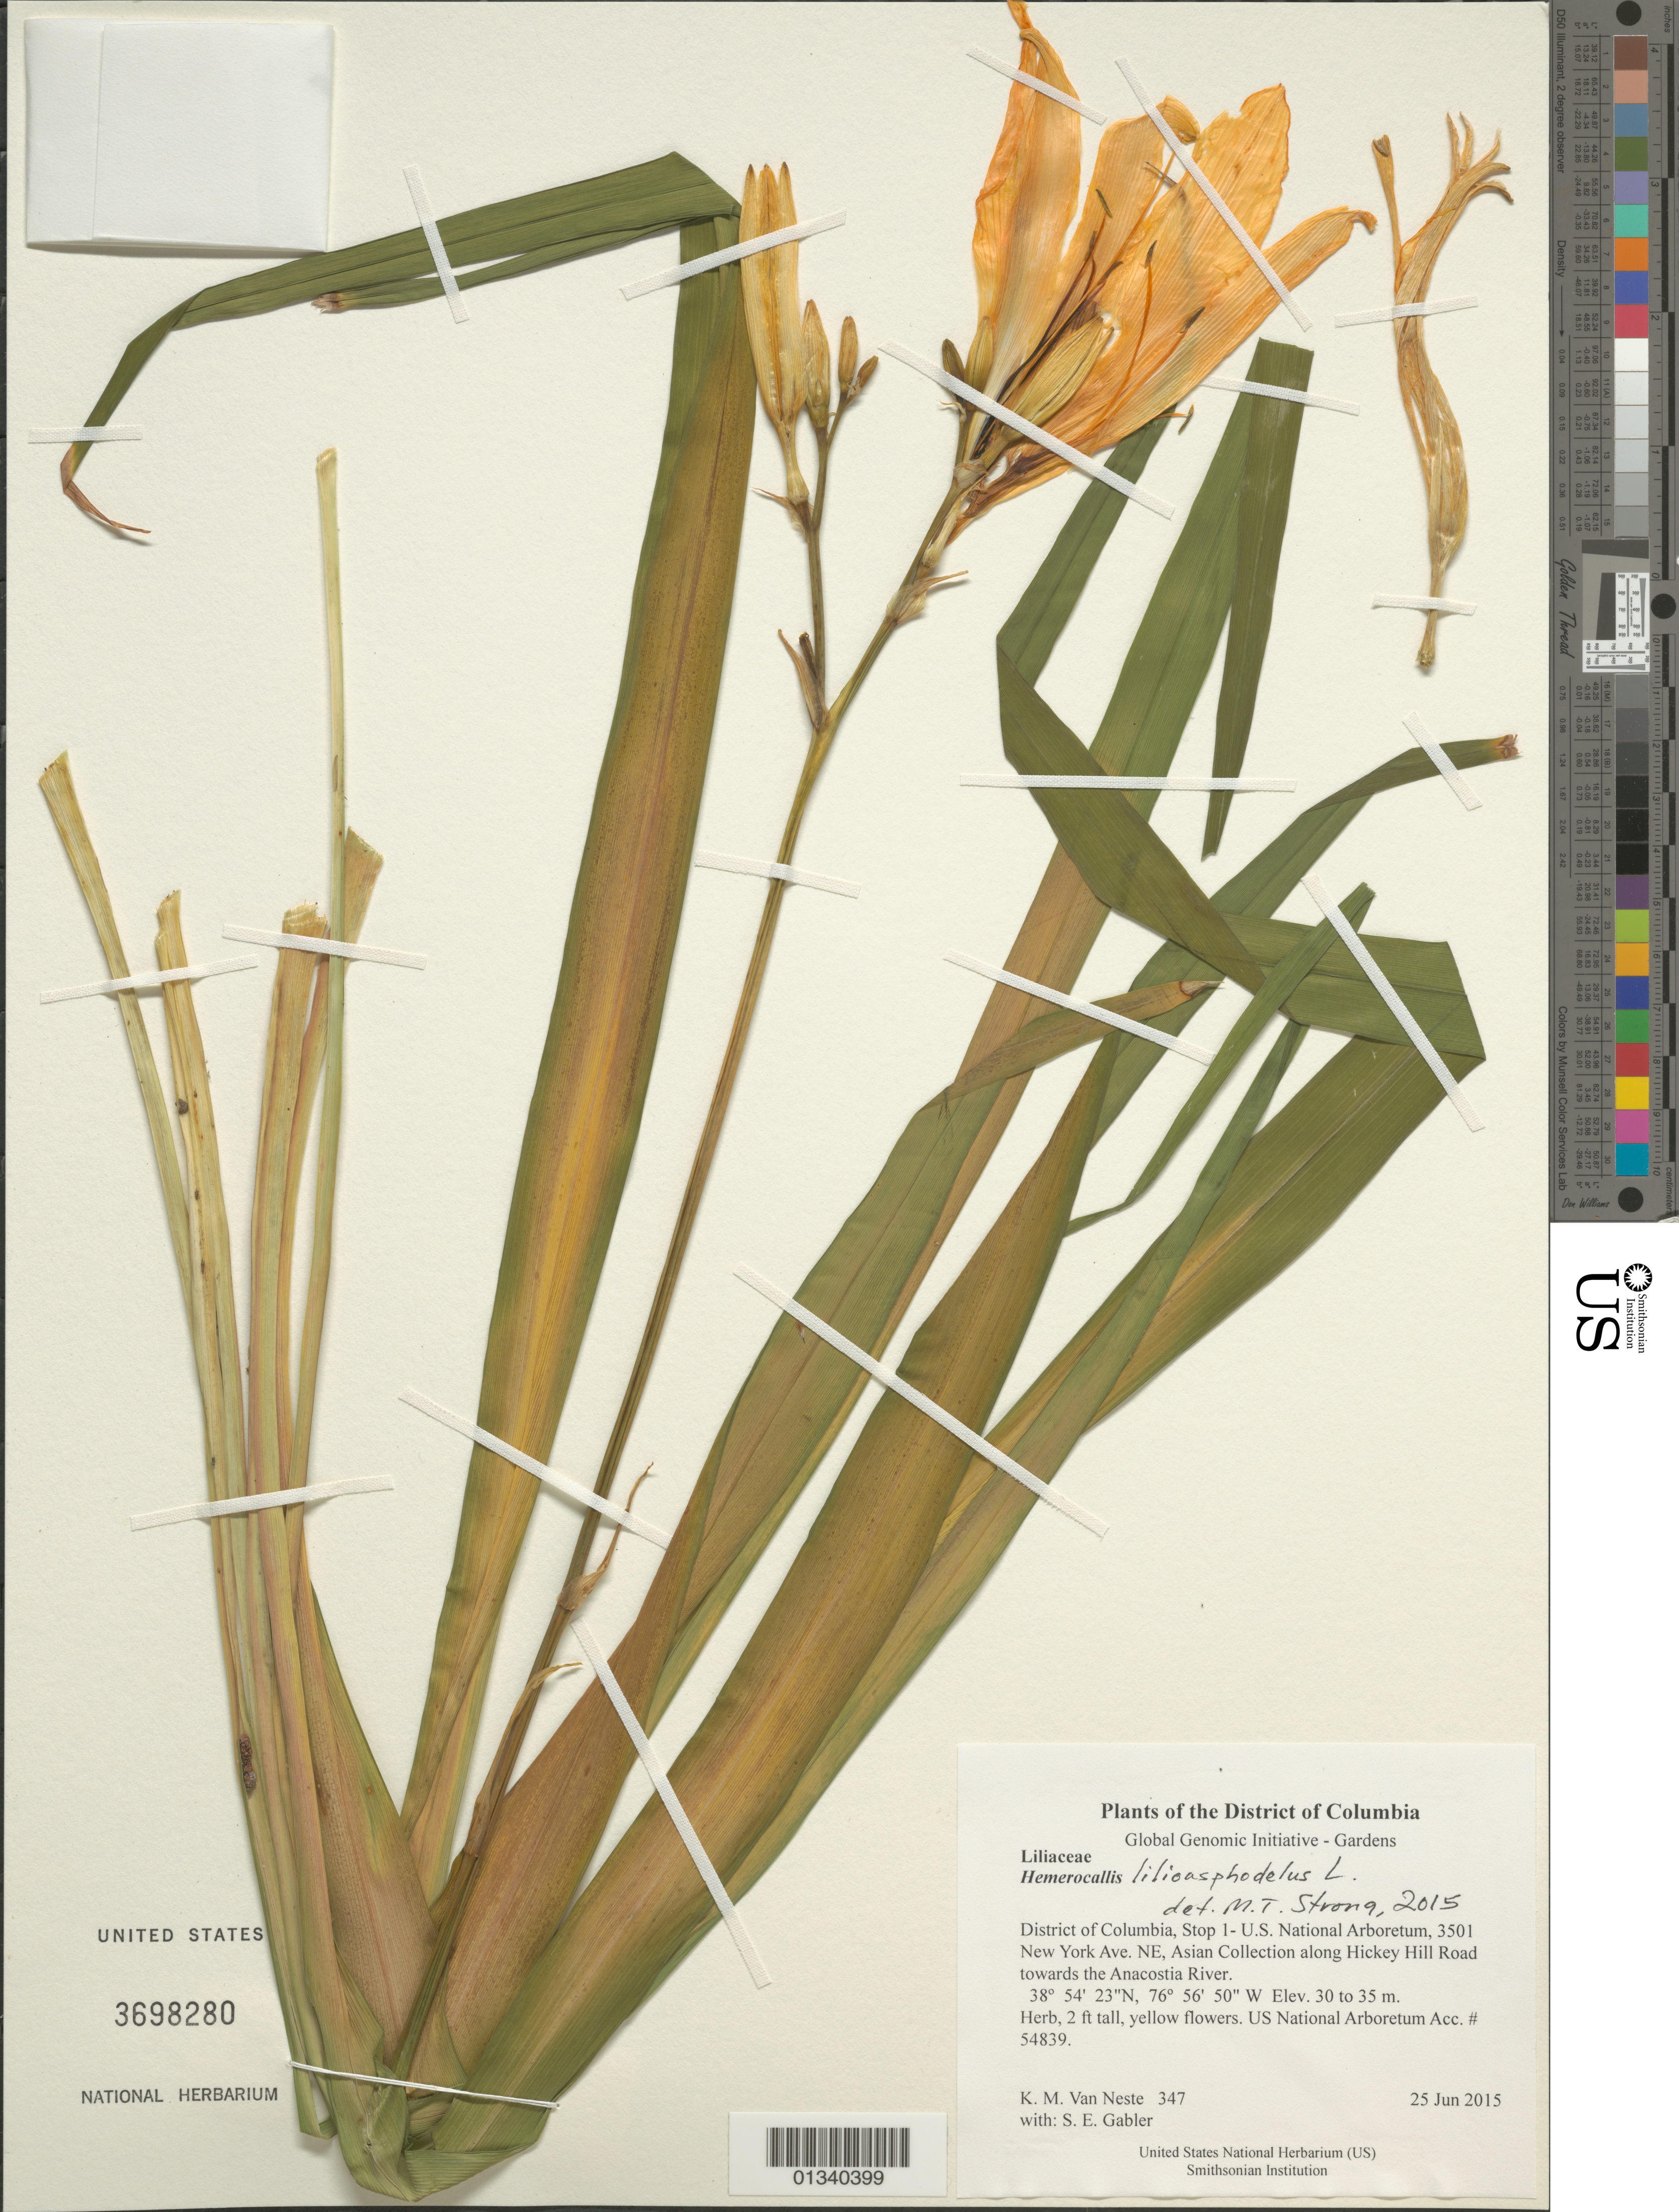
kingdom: Plantae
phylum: Tracheophyta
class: Liliopsida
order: Asparagales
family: Asphodelaceae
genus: Hemerocallis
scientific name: Hemerocallis lilioasphodelus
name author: L.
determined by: Strong, M. T., (US), Smithsonian Institution - National Museum of Natural History (UNITED STATES)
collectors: K. M. Van Neste & S. E. Gabler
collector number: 347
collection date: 2015-06-25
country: United States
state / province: District of Columbia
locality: Stop 1- U.S. National Arboretum, 3501 New York Ave. NE, Asian Collection along Hickey Hill Road towards the Anacostia River.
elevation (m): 30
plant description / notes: Hemerocallis sp. NATIONAL ARBORETUM PROVENANCE INFO: ORIGINAL LOCALITY: Korea, Republic of, , ORIGINAL COLLECTORS: Sylvester "Skip" March (USNA), Barry Yinger (USNA), Darrell Apps (Longwood Gdns), and Young-June Chang (Seoul Nat'l University) AND COLLECTOR NUMBER: KNW 152 USNA ACCESSION: 54839 RECEIVED: Hemerocallis sp.plant8/15/1984 PROVENANCE CODE: W FULL PROVENANCE: collected directly from wild; origin known HABITAT:On very steep rocky hillside facing ocean. DESCRIPTION: Height to 1m. Flowers cadmium gold opening wide, larger than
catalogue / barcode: US 3698280